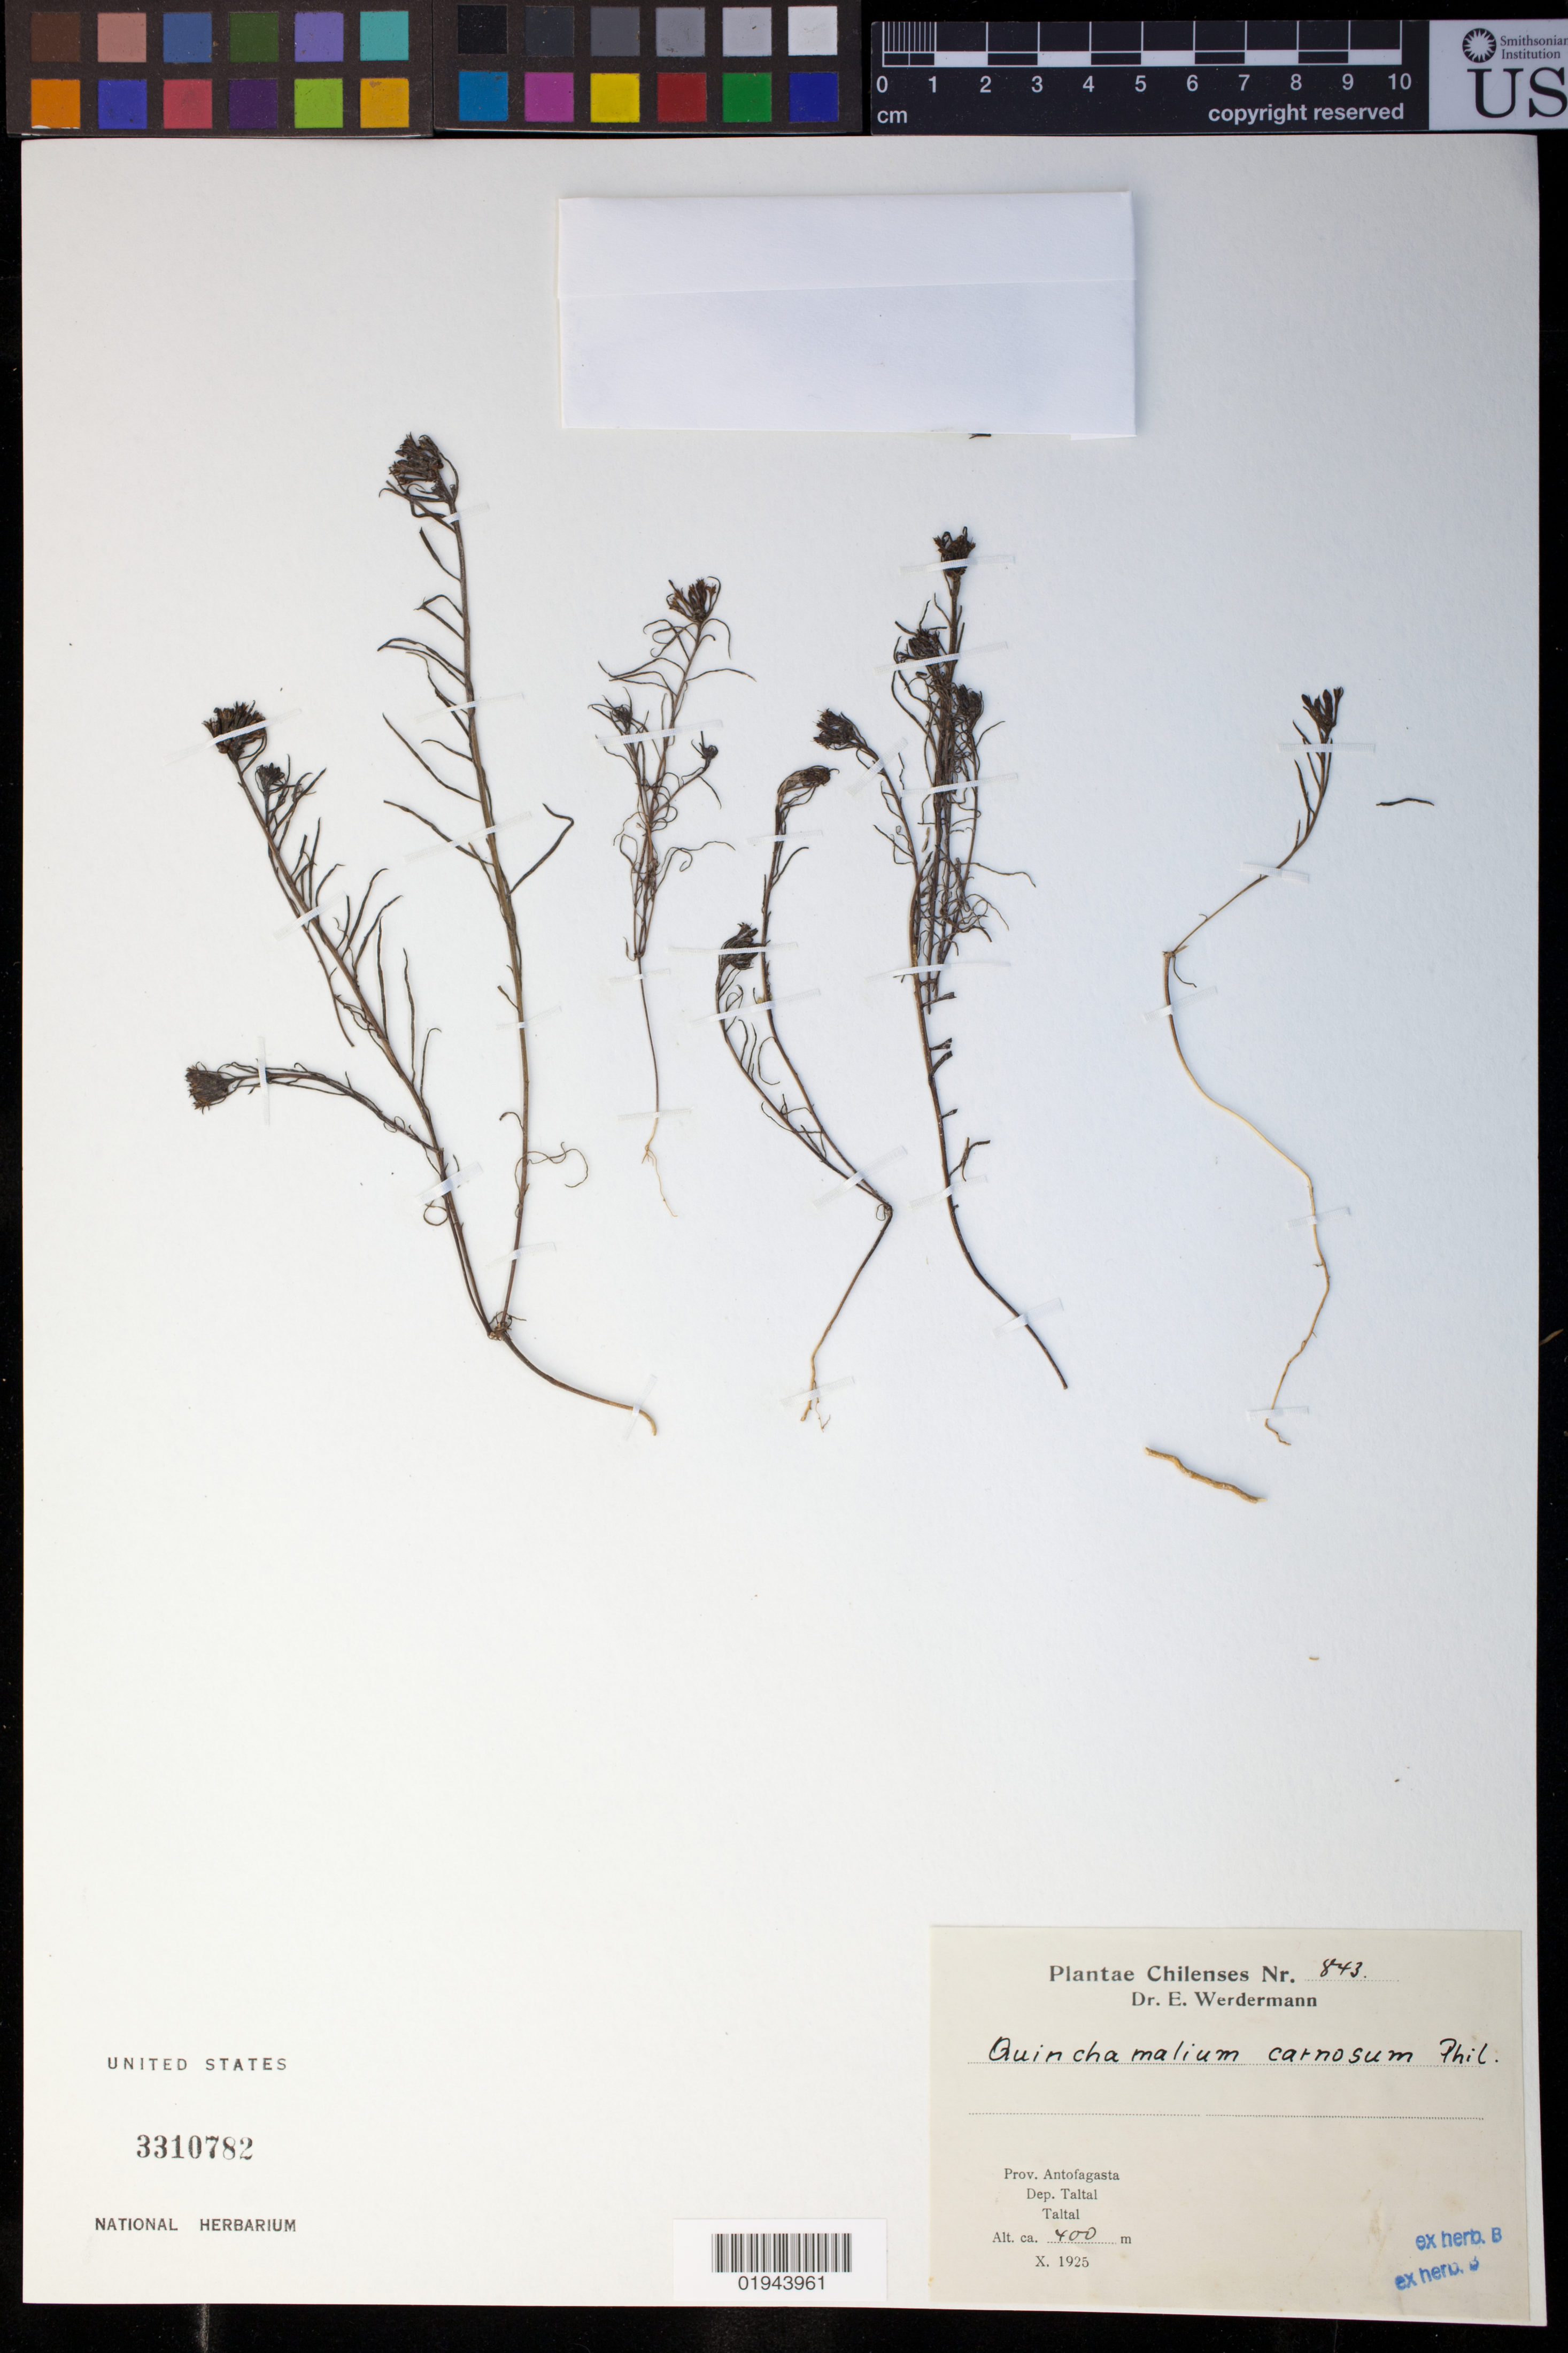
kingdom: Plantae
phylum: Tracheophyta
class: Magnoliopsida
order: Santalales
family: Schoepfiaceae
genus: Quinchamalium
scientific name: Quinchamalium carnosum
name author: Phil.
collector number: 843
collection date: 1925-10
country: Chile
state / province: Antofagasta (II)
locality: Taltal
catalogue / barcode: US 3310782